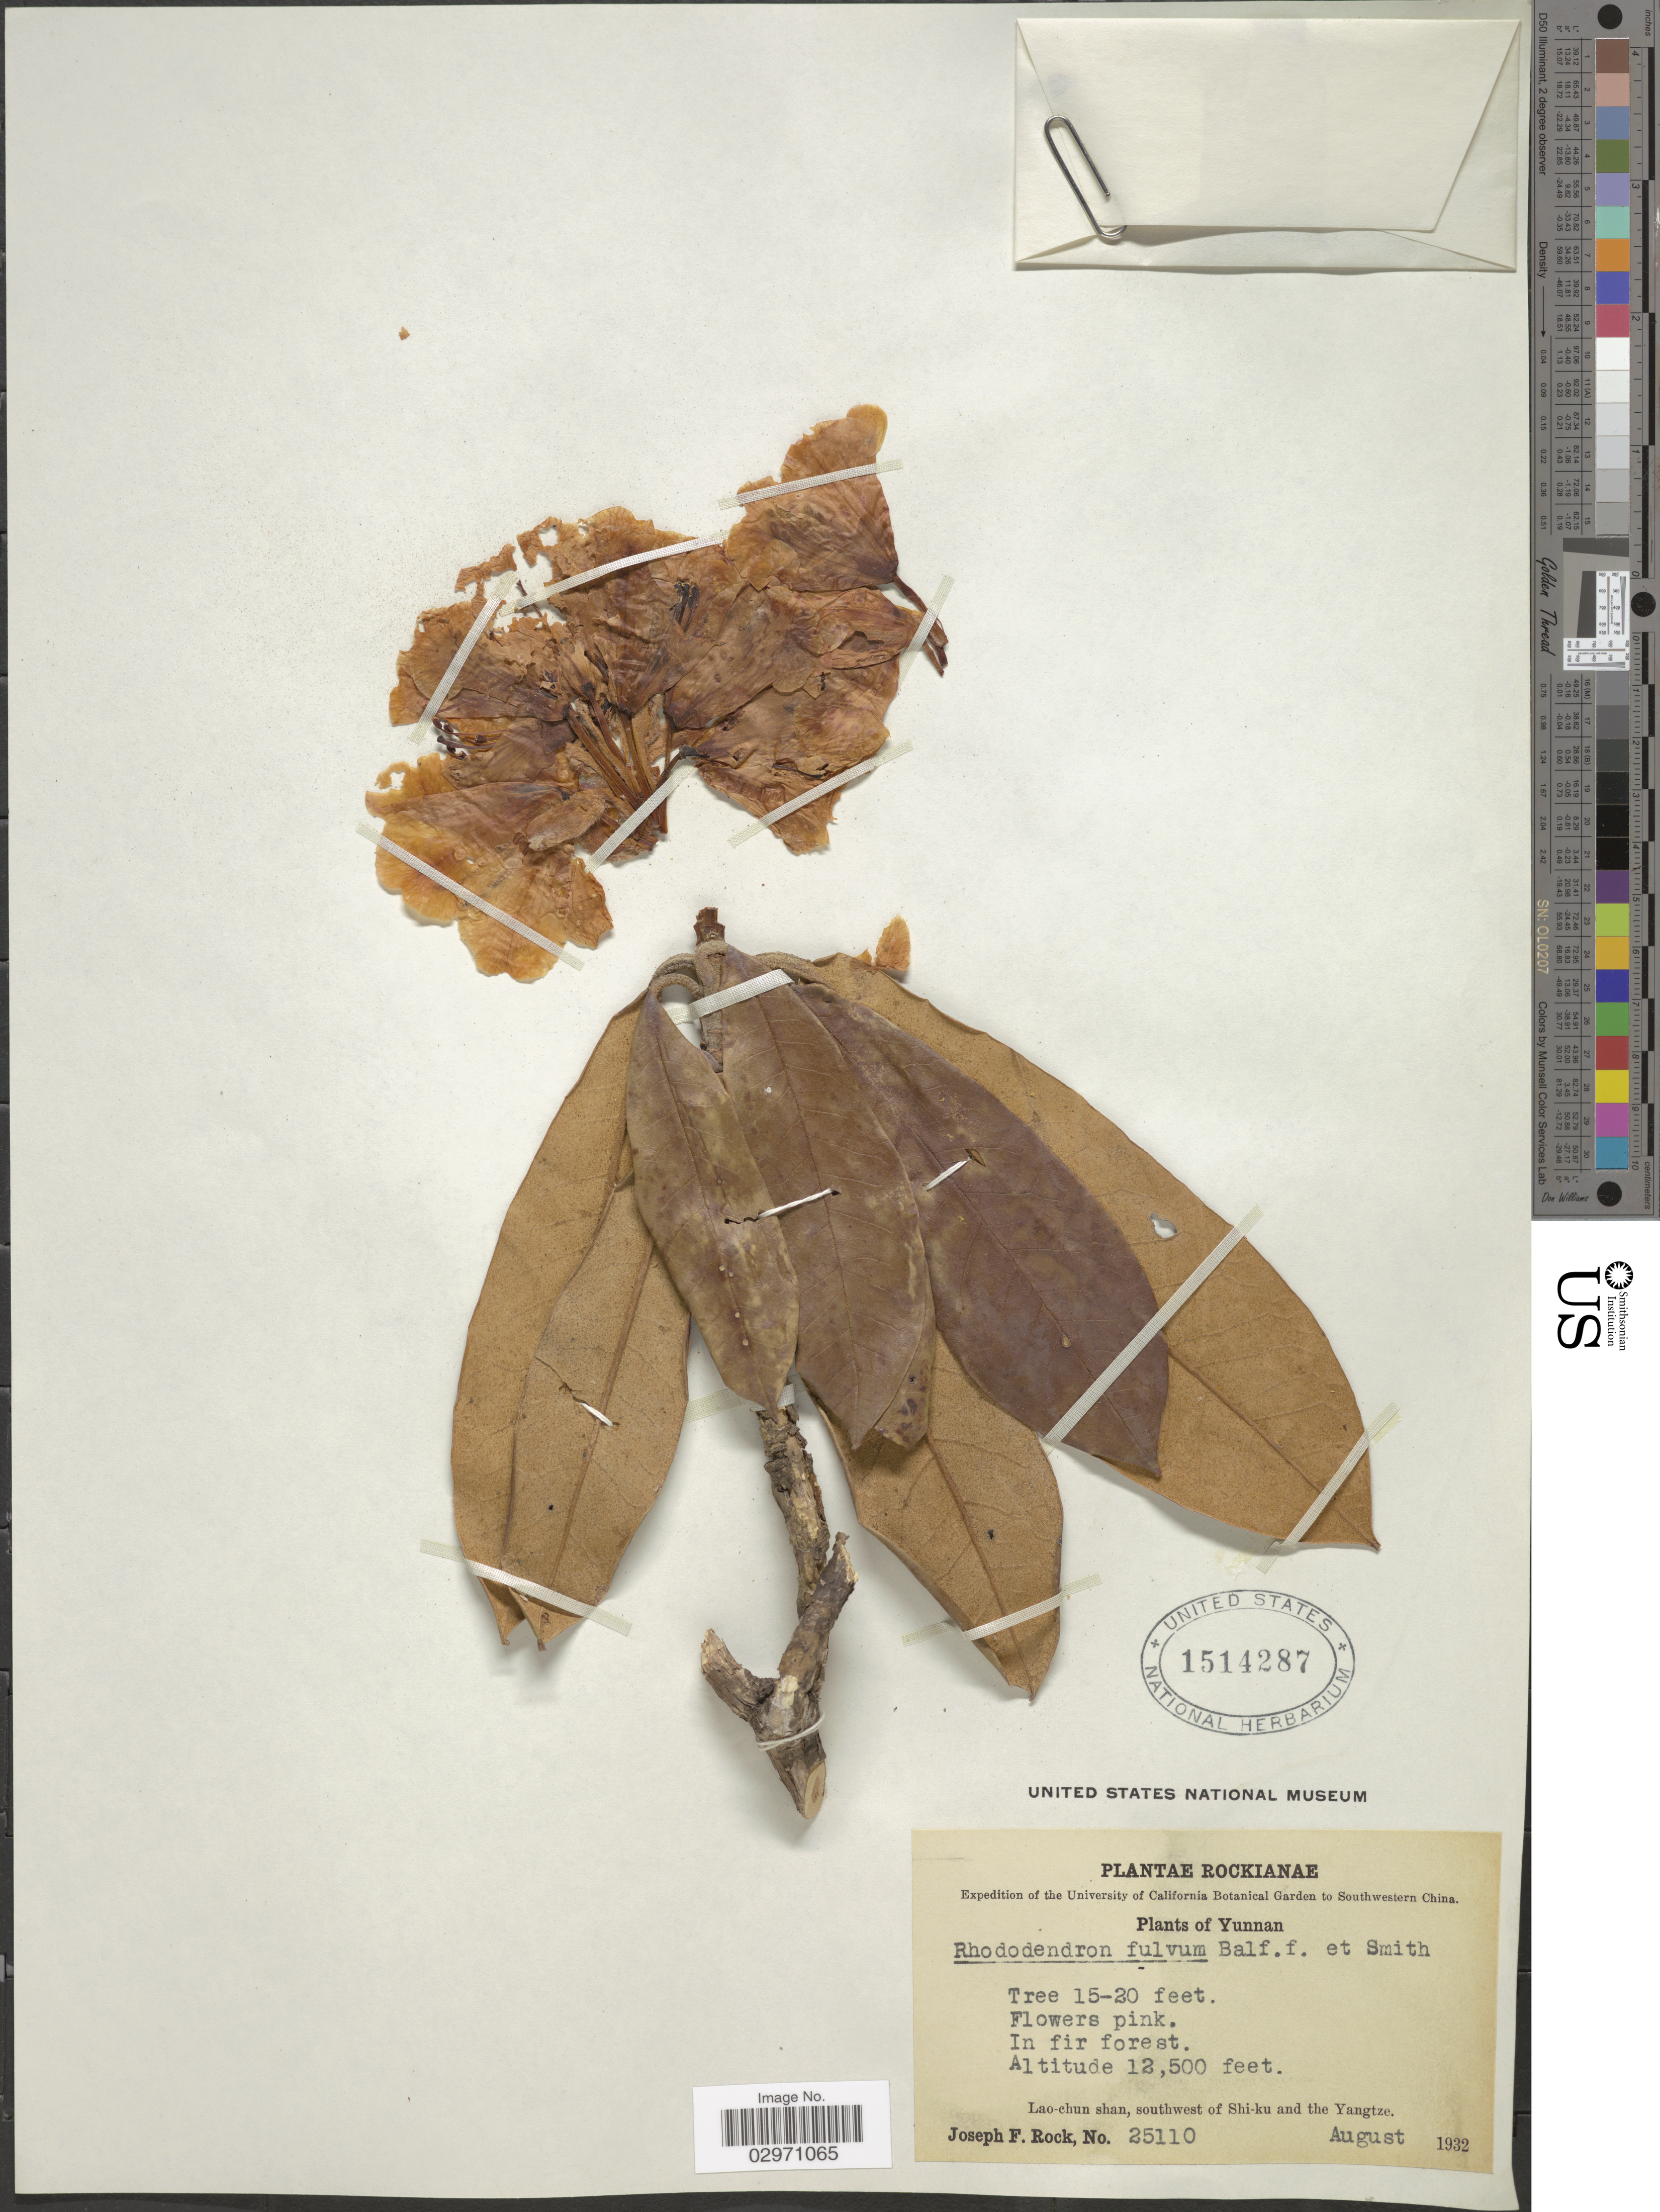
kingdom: Plantae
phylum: Tracheophyta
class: Magnoliopsida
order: Ericales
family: Ericaceae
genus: Rhododendron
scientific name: Rhododendron fulvum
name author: Balf. f. & W.W. Sm.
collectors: G. Forrest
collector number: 25110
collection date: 1932-08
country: China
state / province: Yunnan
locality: Southwestern China. Lao-chun shan, southwest of Shi-ku and the Yangtze.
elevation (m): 3810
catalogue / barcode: US 1514287